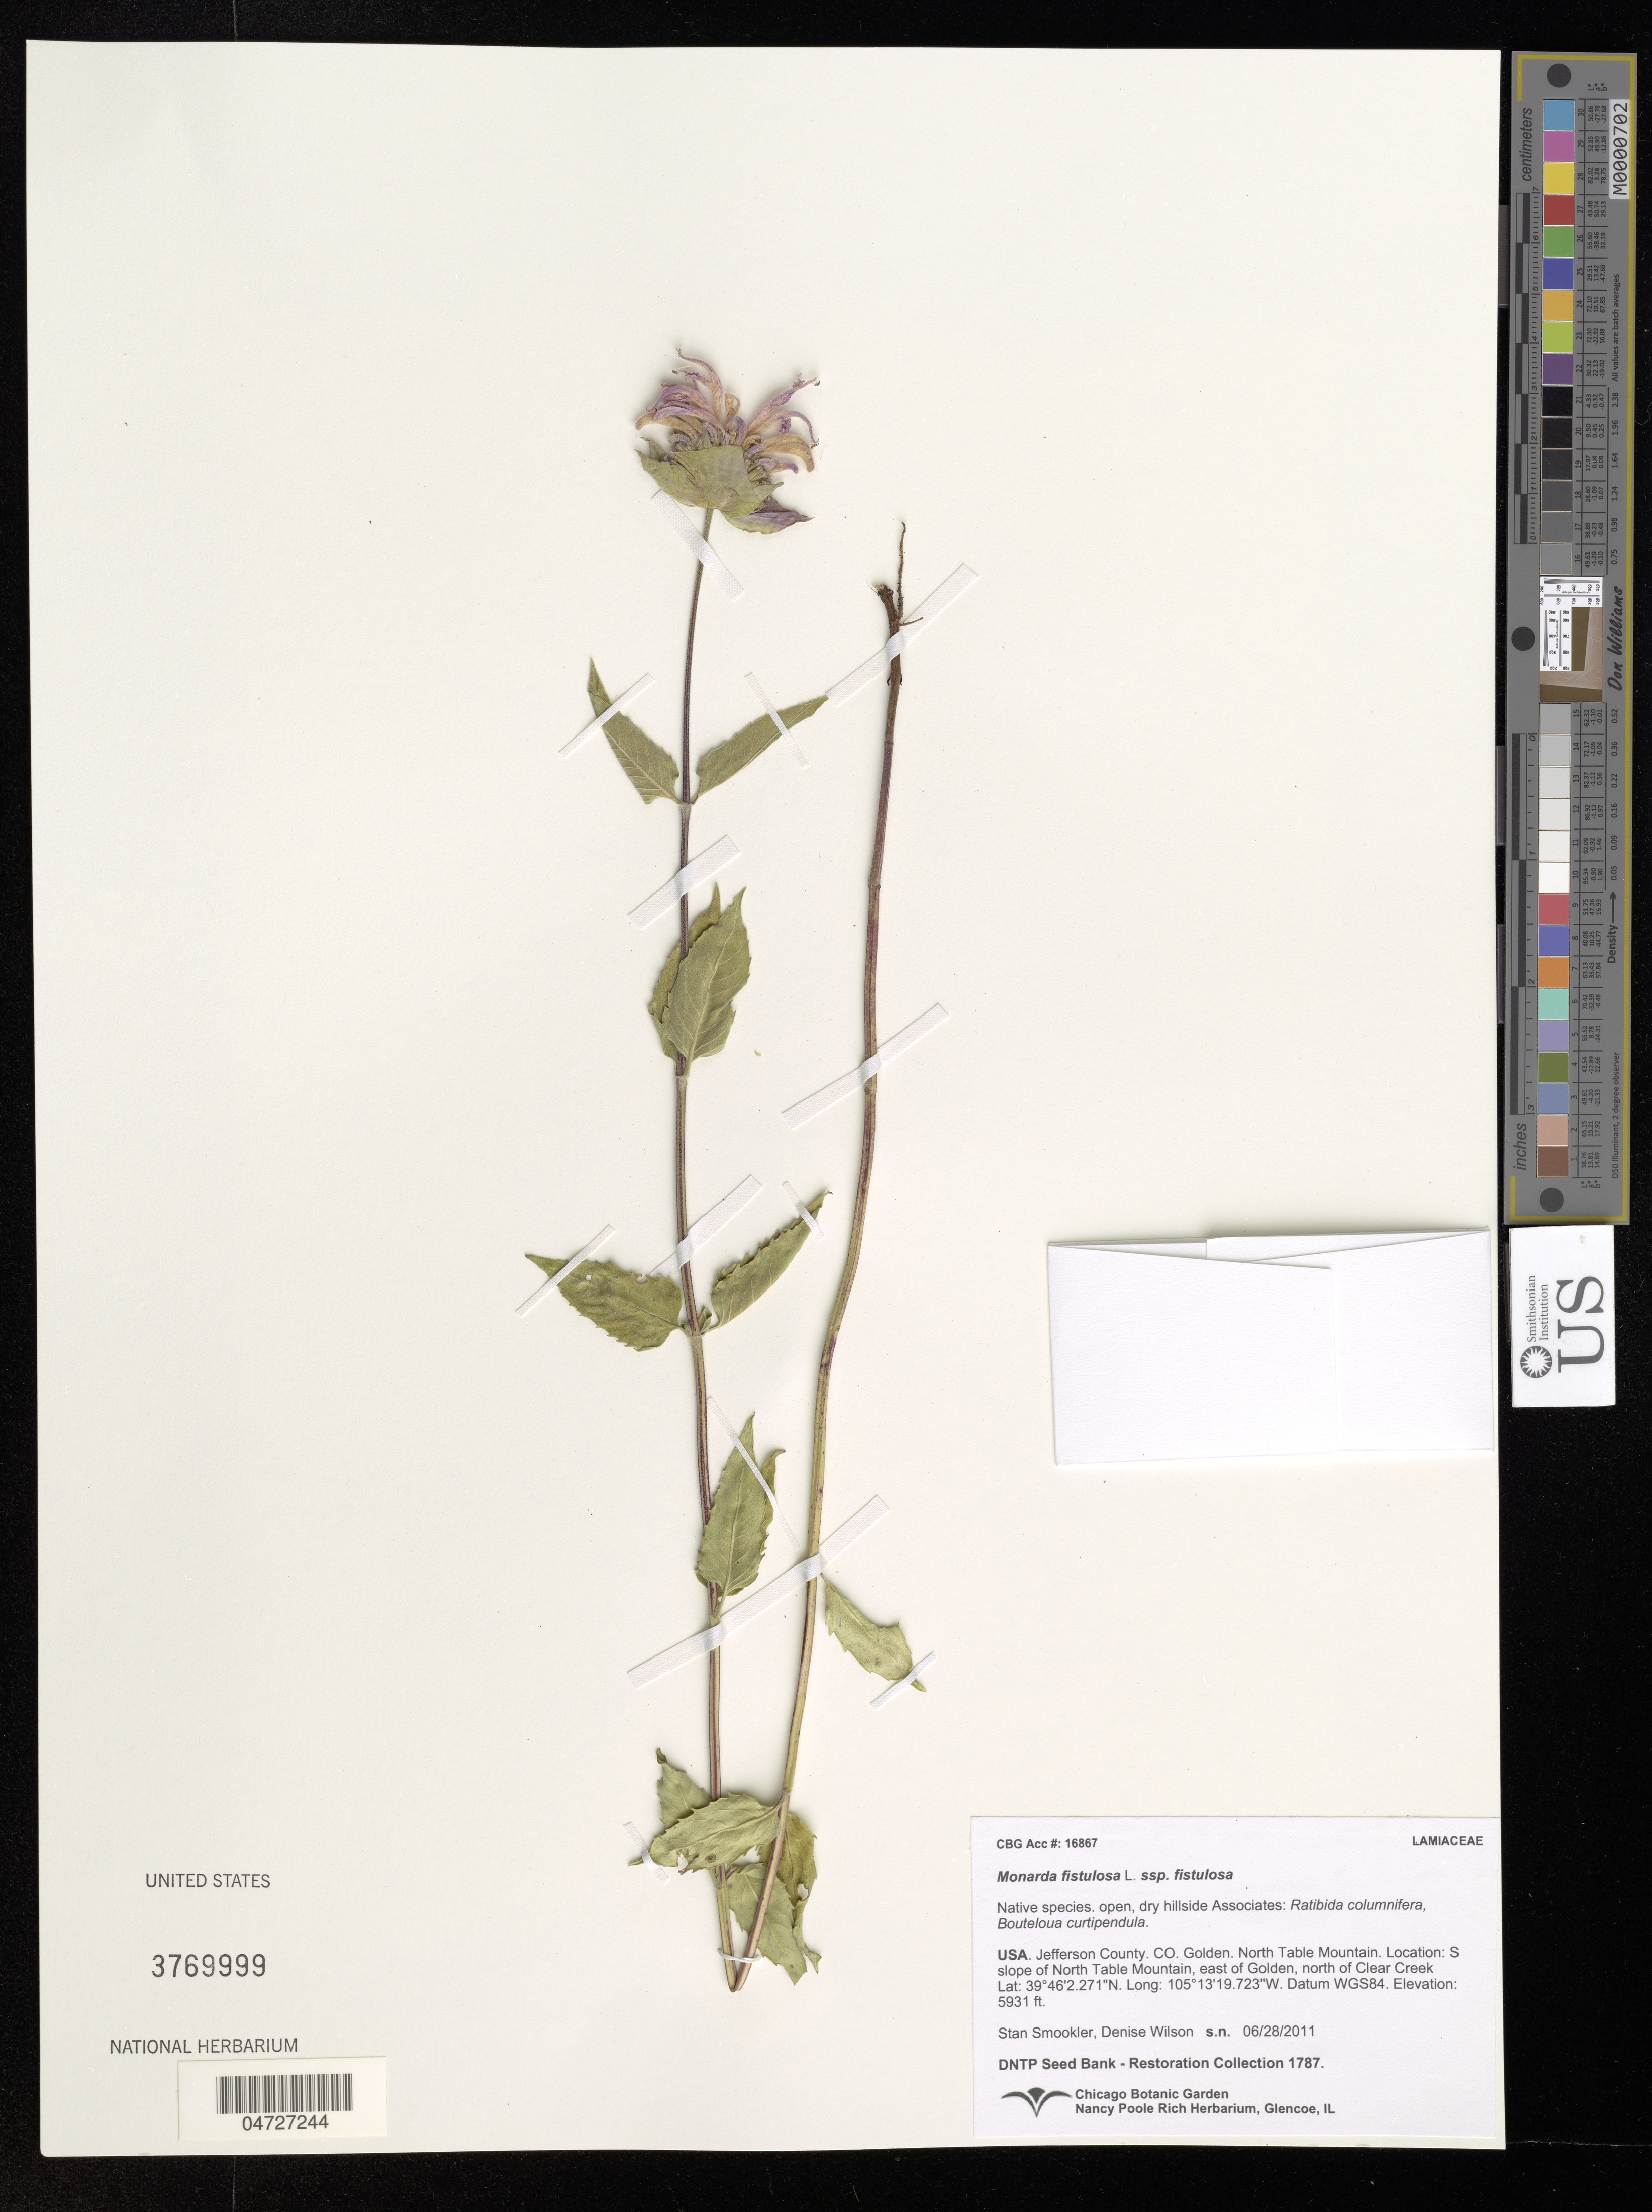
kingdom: Plantae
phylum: Tracheophyta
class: Magnoliopsida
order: Lamiales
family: Lamiaceae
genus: Monarda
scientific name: Monarda fistulosa subsp. fistulosa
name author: L.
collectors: S. Smookler & D. Wilson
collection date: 2011-06-28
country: United States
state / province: Colorado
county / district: Jefferson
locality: Jefferson County. Golden. North Table Mountain. S slope of North Table Mountain, east of Golden, north of Clear Creek.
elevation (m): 1808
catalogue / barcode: US 3769999